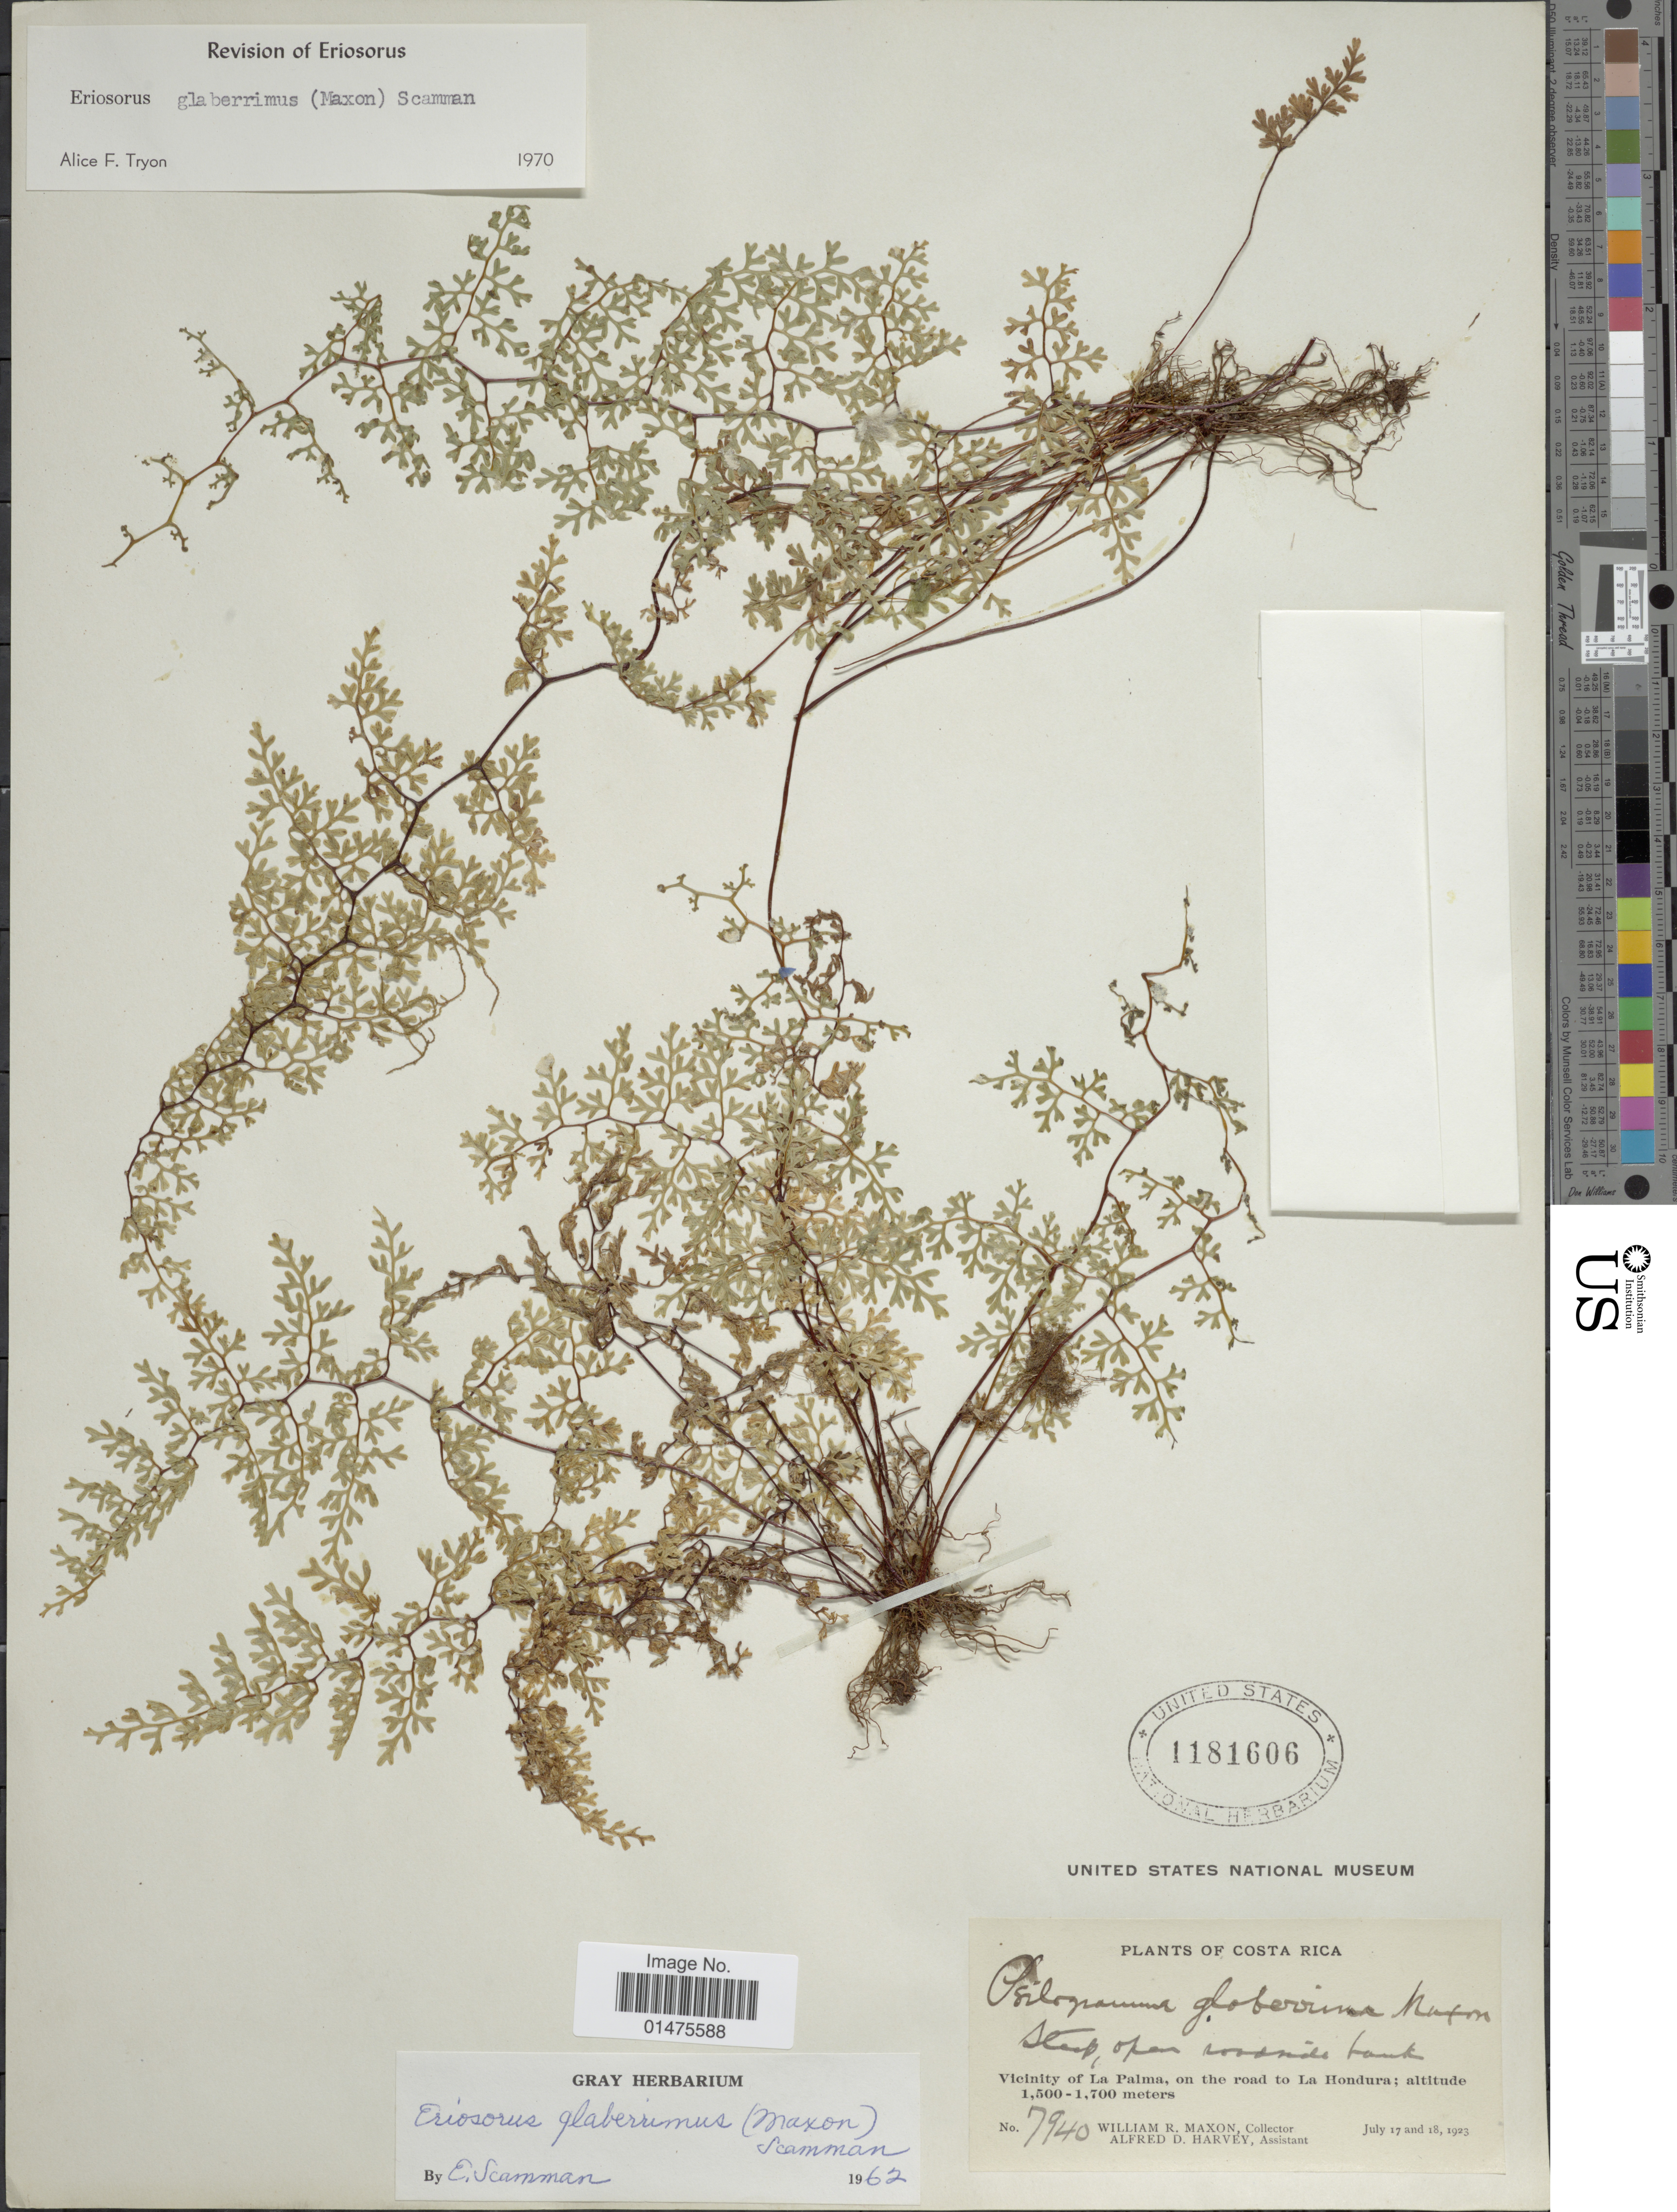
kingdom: Plantae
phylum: Tracheophyta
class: Polypodiopsida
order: Polypodiales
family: Pteridaceae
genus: Jamesonia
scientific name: Jamesonia glaberrima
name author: (Maxon) Christenh.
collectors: W. R. Maxon & A. D. Harvey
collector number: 7940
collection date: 1923-07-17/1923-07-18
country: Costa Rica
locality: Vicinity of La Palma, on the road to La Hondura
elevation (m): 1500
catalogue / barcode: US 1181606